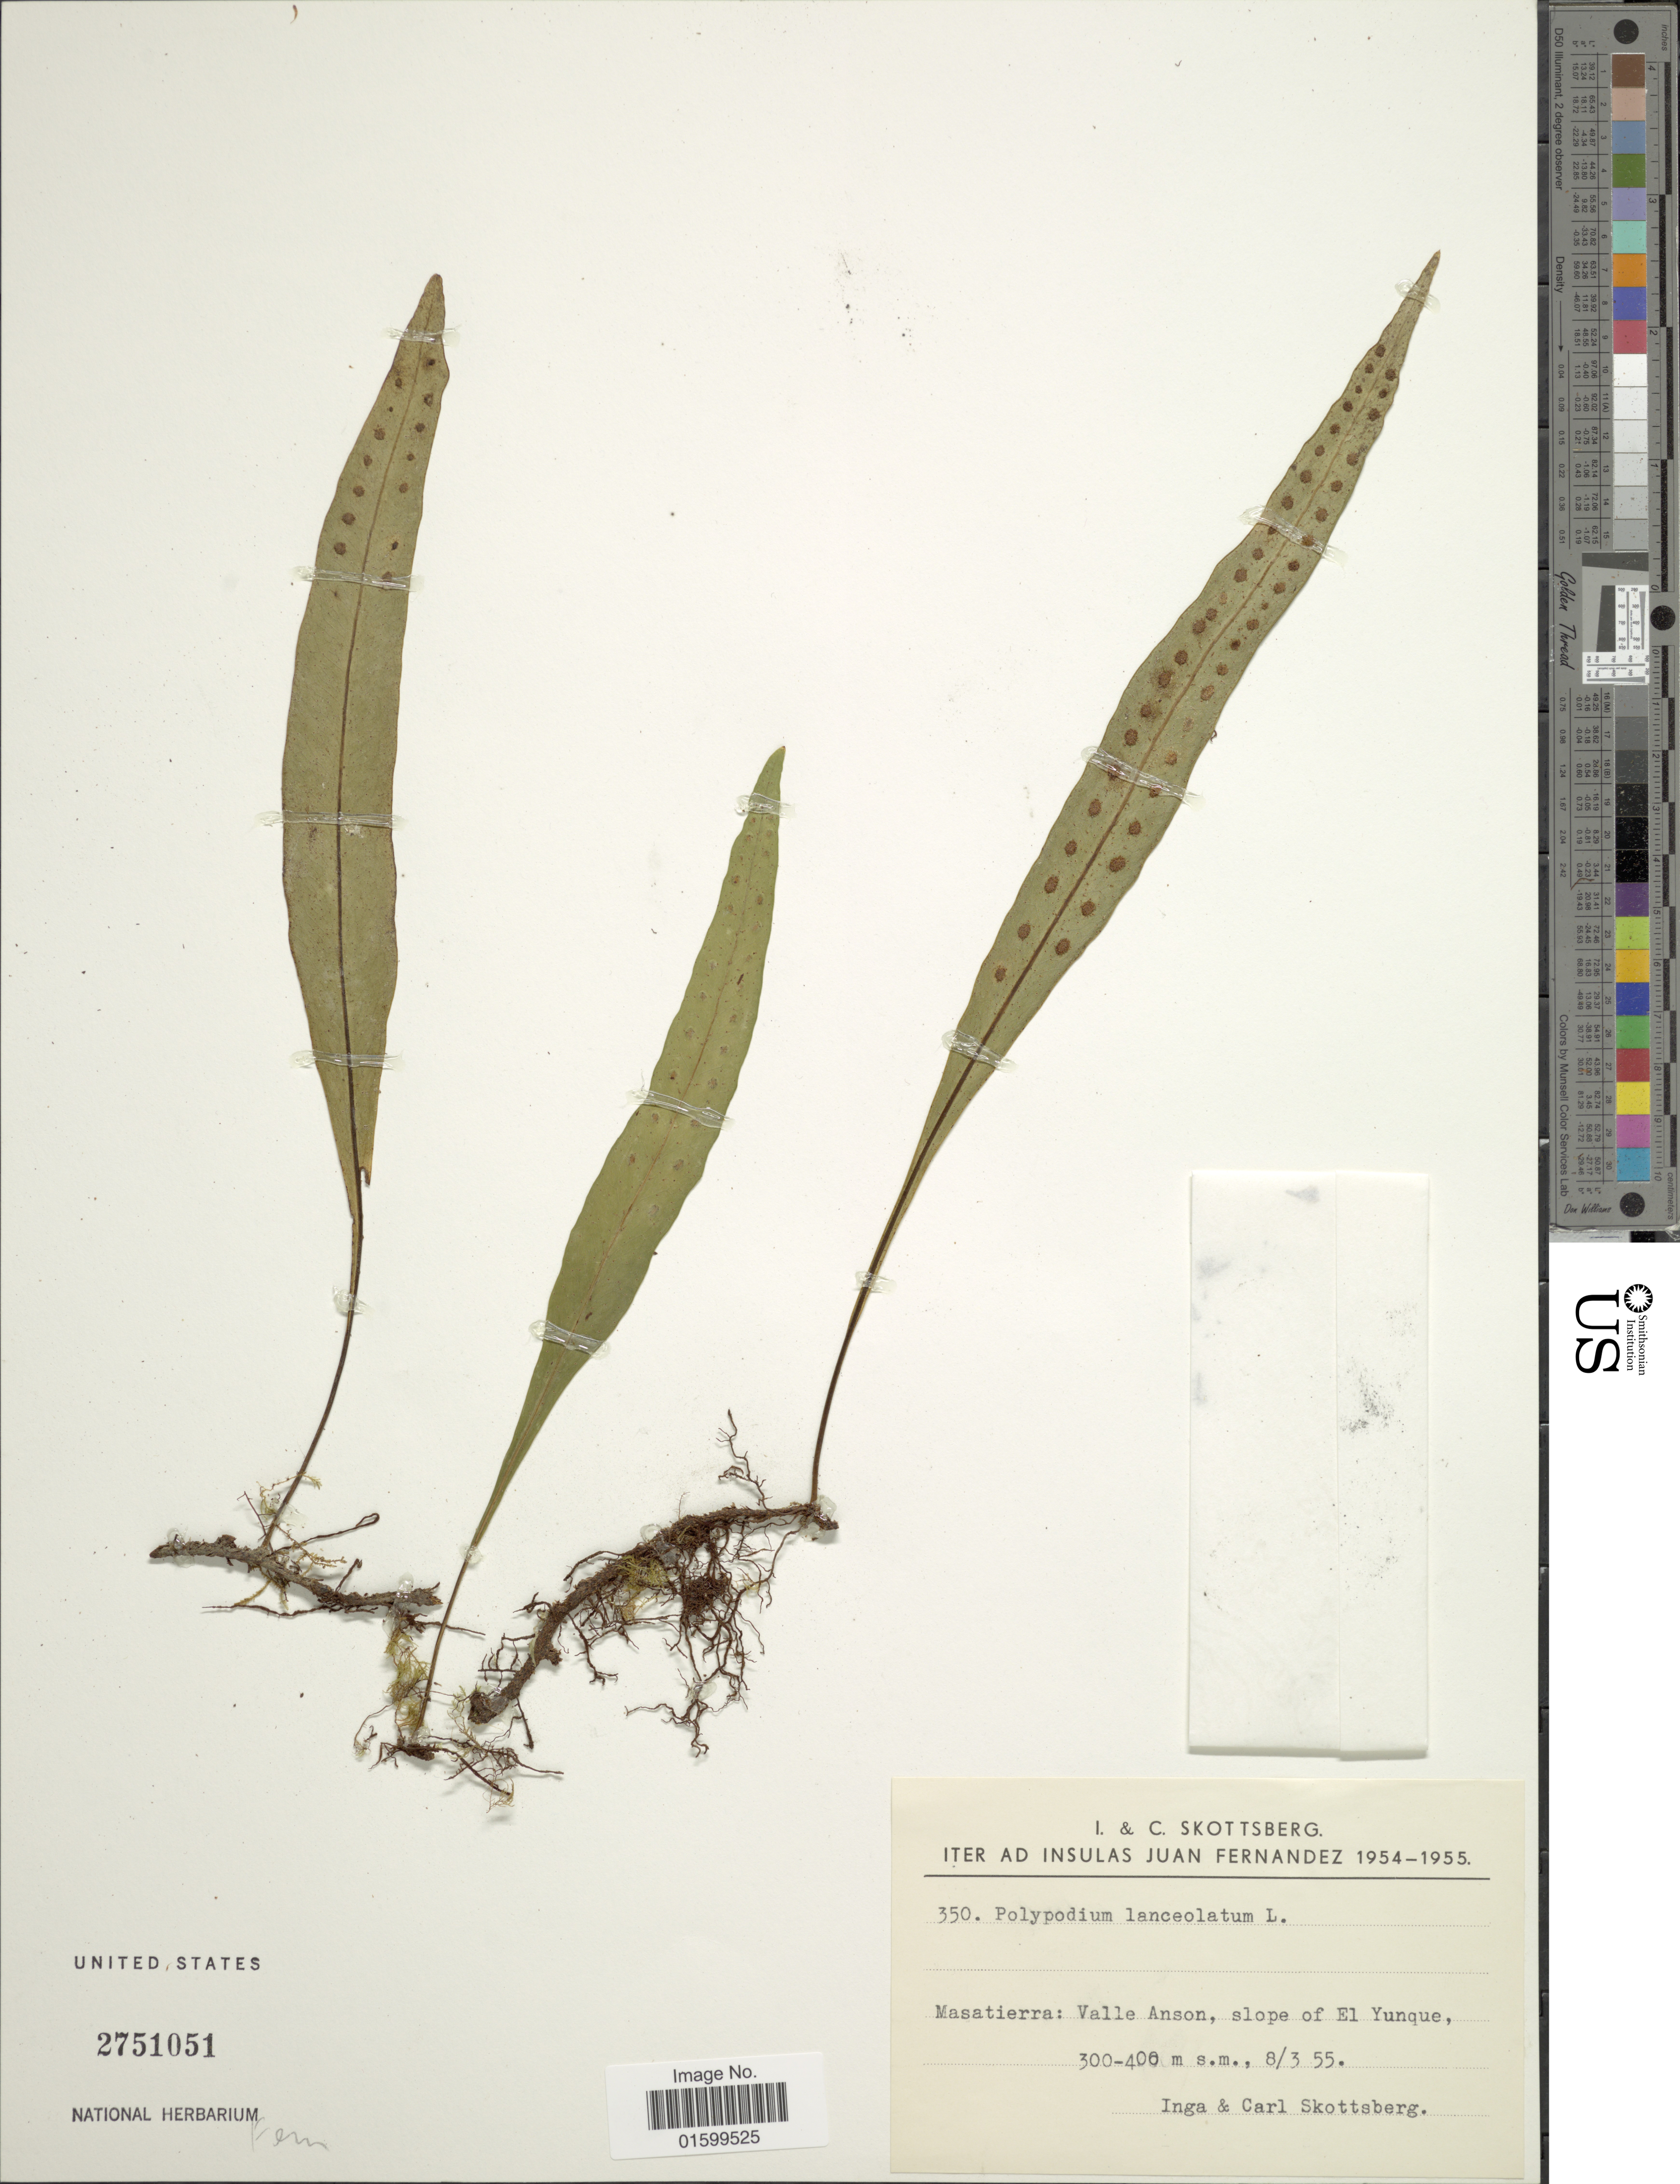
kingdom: Plantae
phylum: Tracheophyta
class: Polypodiopsida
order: Polypodiales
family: Polypodiaceae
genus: Pleopeltis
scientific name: Pleopeltis macrocarpa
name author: (Bory ex Willd.) Kaulf.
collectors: I. Skottsberg & C. Skottsberg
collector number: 350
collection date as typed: Transcribed d/m/y: 8/3/55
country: Chile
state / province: Valparaíso (V)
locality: Insulas Juan Fernandez, Masatierra: Valle Anson, slope El Yunque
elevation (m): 300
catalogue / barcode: US 2751051